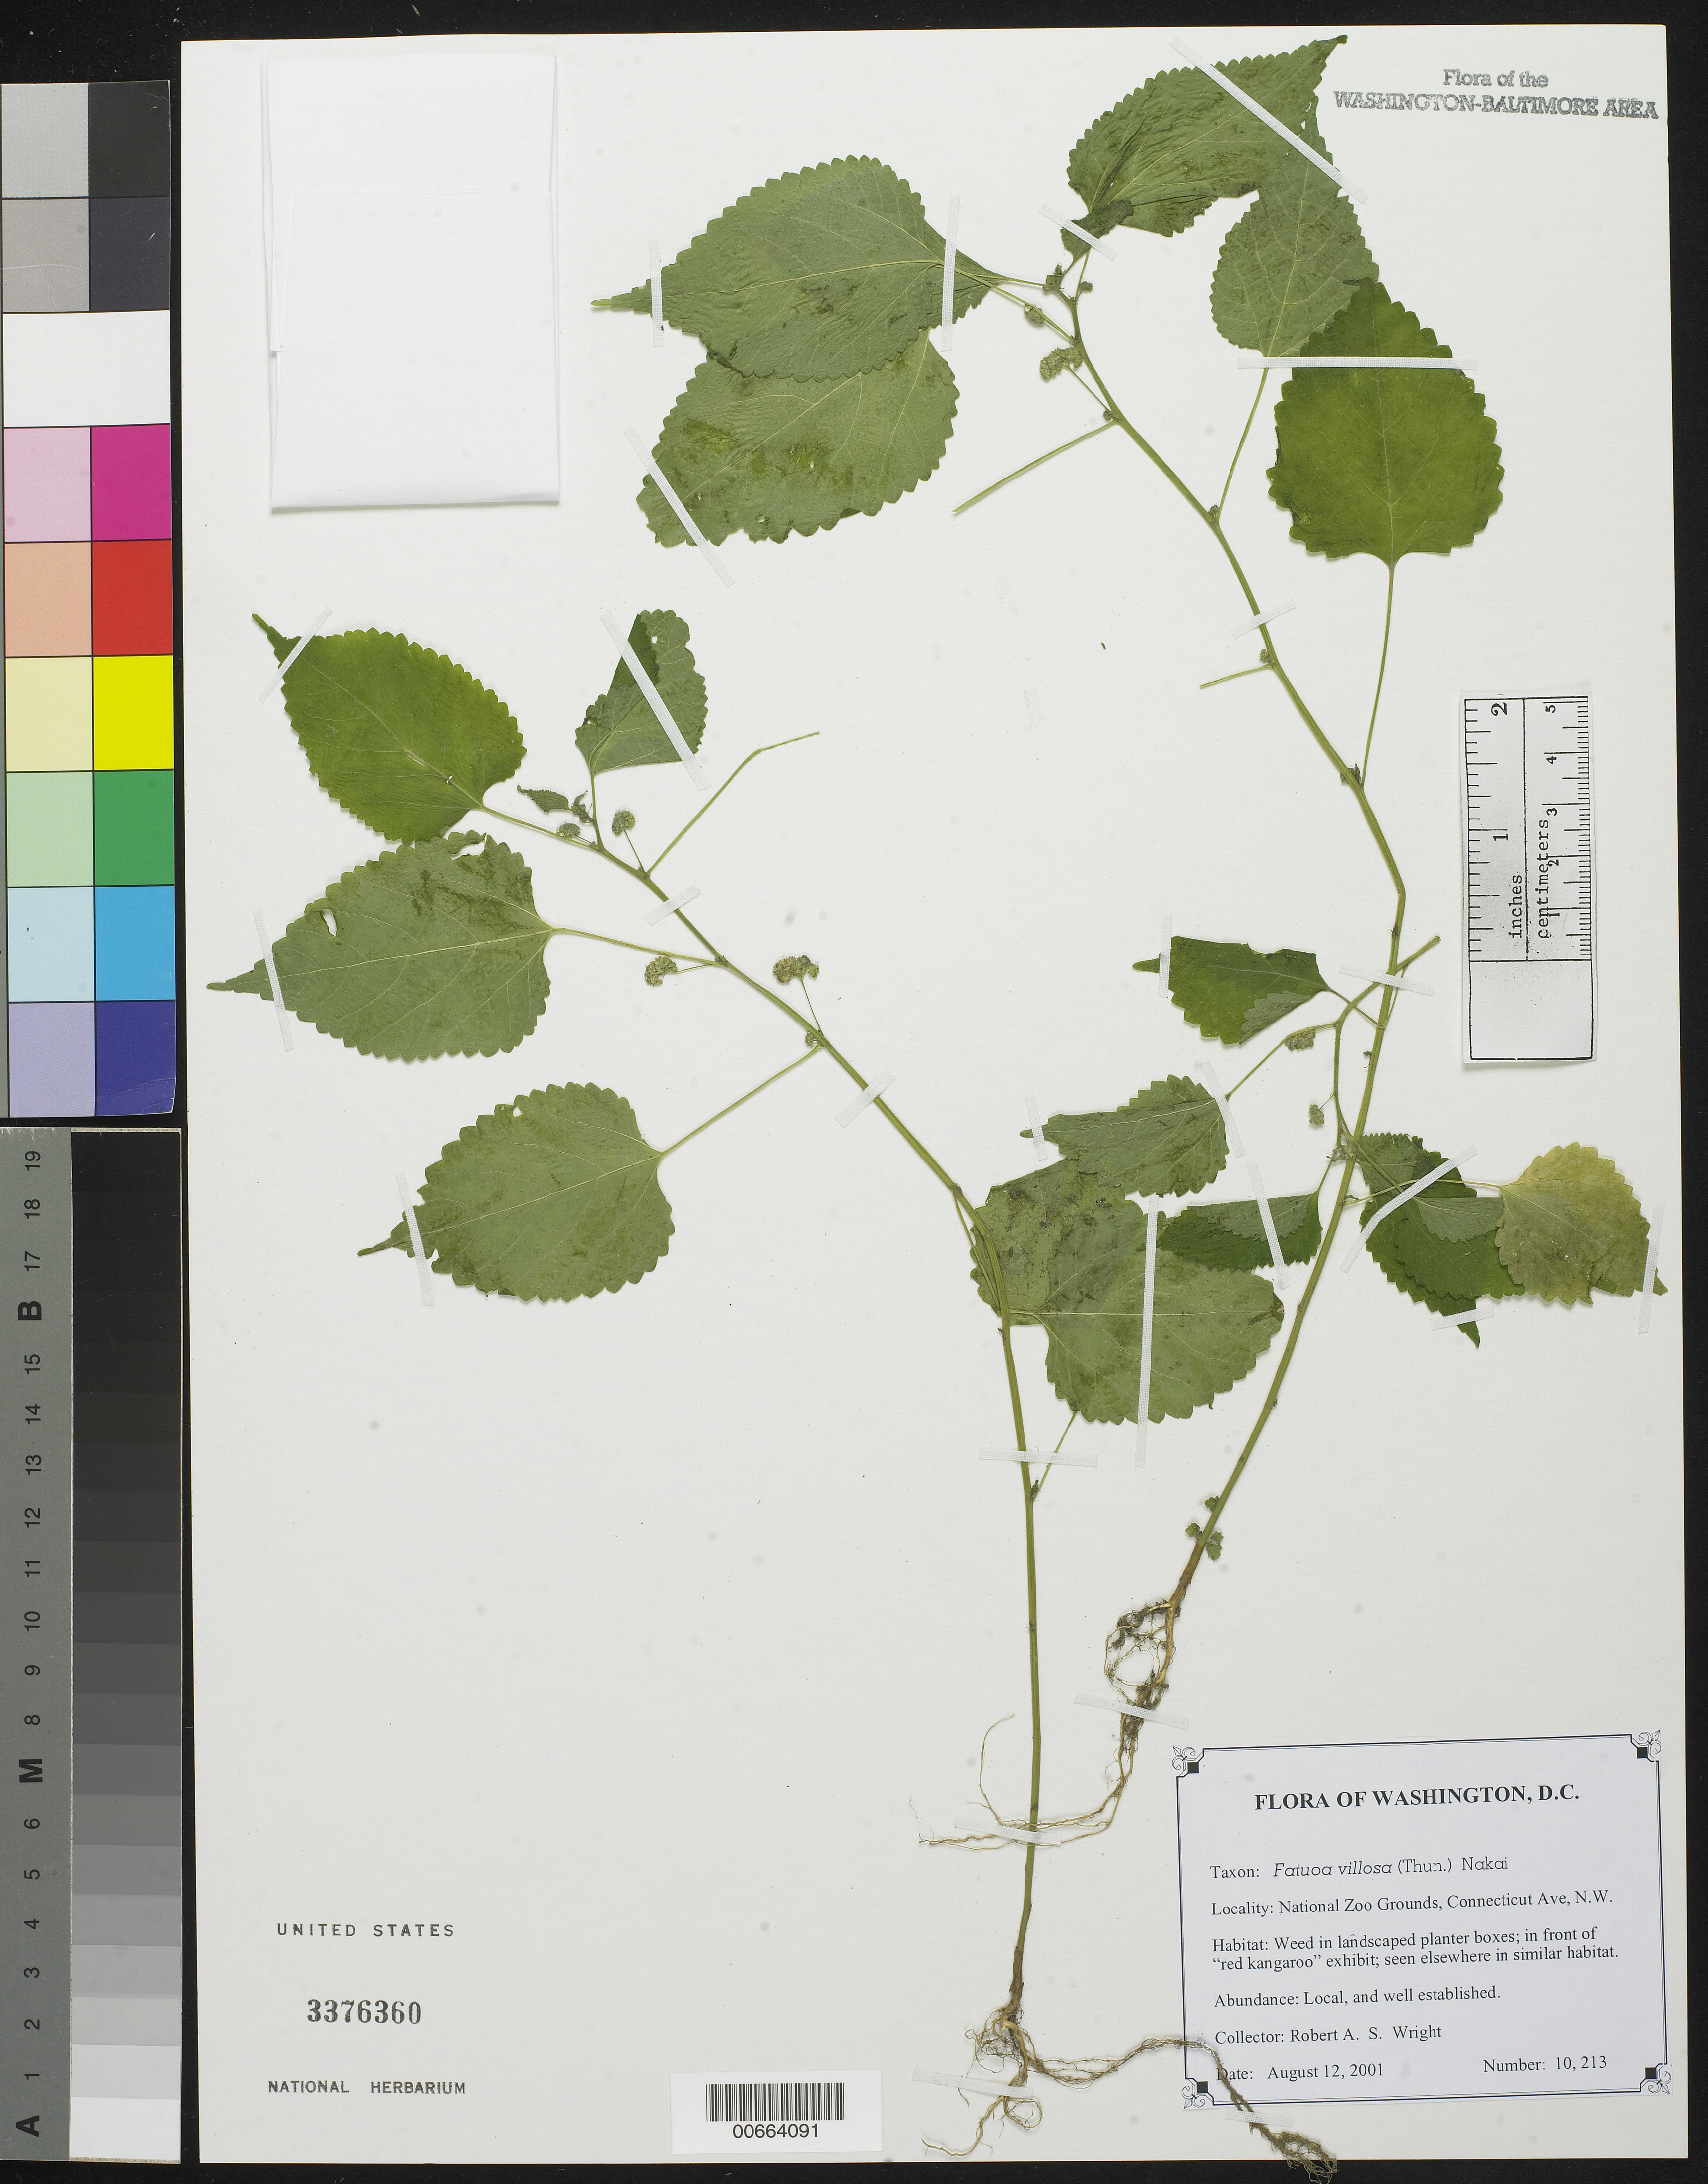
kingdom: Plantae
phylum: Tracheophyta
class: Magnoliopsida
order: Rosales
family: Moraceae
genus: Fatoua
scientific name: Fatoua villosa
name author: (Thunb.) Nakai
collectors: R. A. Wright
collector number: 10213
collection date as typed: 12 Aug 2001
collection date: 2001-08-12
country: United States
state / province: District of Columbia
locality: National Zoo grounds, Connecticut Ave. NW; in front of "red kangaroo" exhibit.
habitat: Weed in landscaped planter boxes; seen elsewhere in similar habitat.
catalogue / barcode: US 3376360